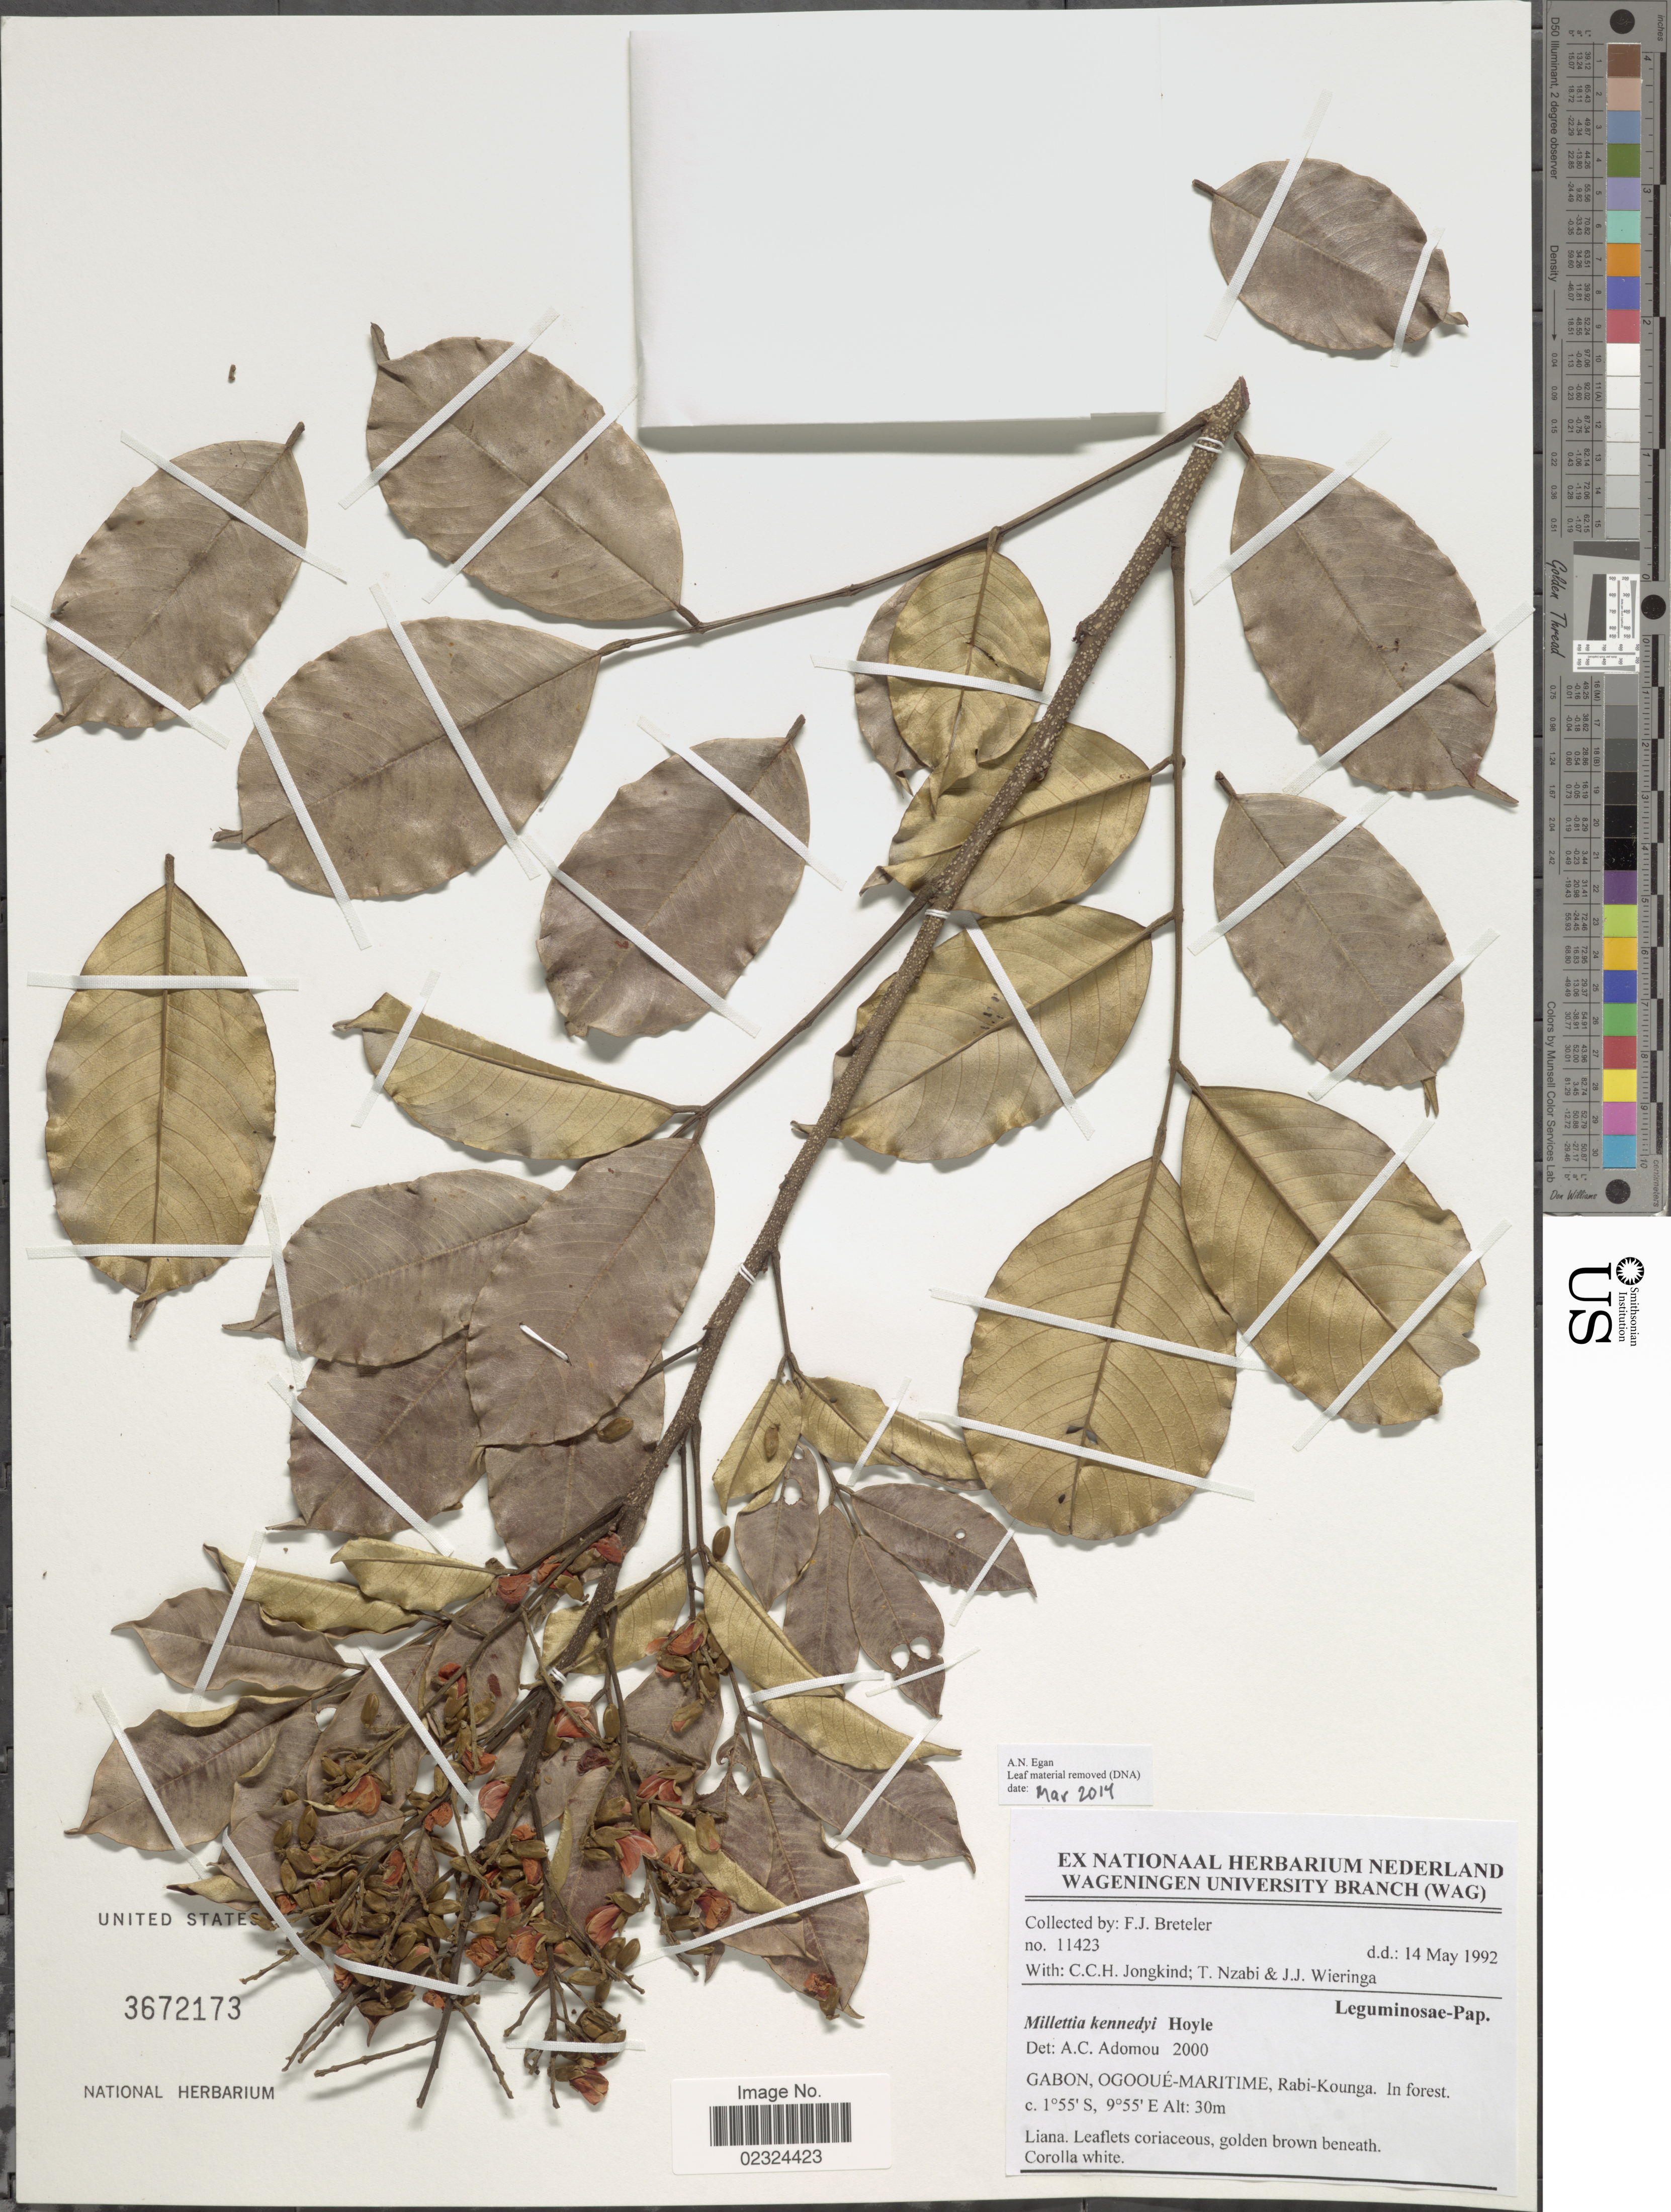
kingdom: Plantae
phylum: Tracheophyta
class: Magnoliopsida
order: Fabales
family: Fabaceae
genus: Millettia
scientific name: Millettia kennedyi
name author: Hoyle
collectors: F. J. Breteler, C. C. Jongkind, T. Nzabi & J. Wieringa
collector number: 11423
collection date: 1992-05-14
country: Gabon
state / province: Ogooue-Maritime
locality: Rabo-Kounga. In forest.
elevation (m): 30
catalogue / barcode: US 3672173